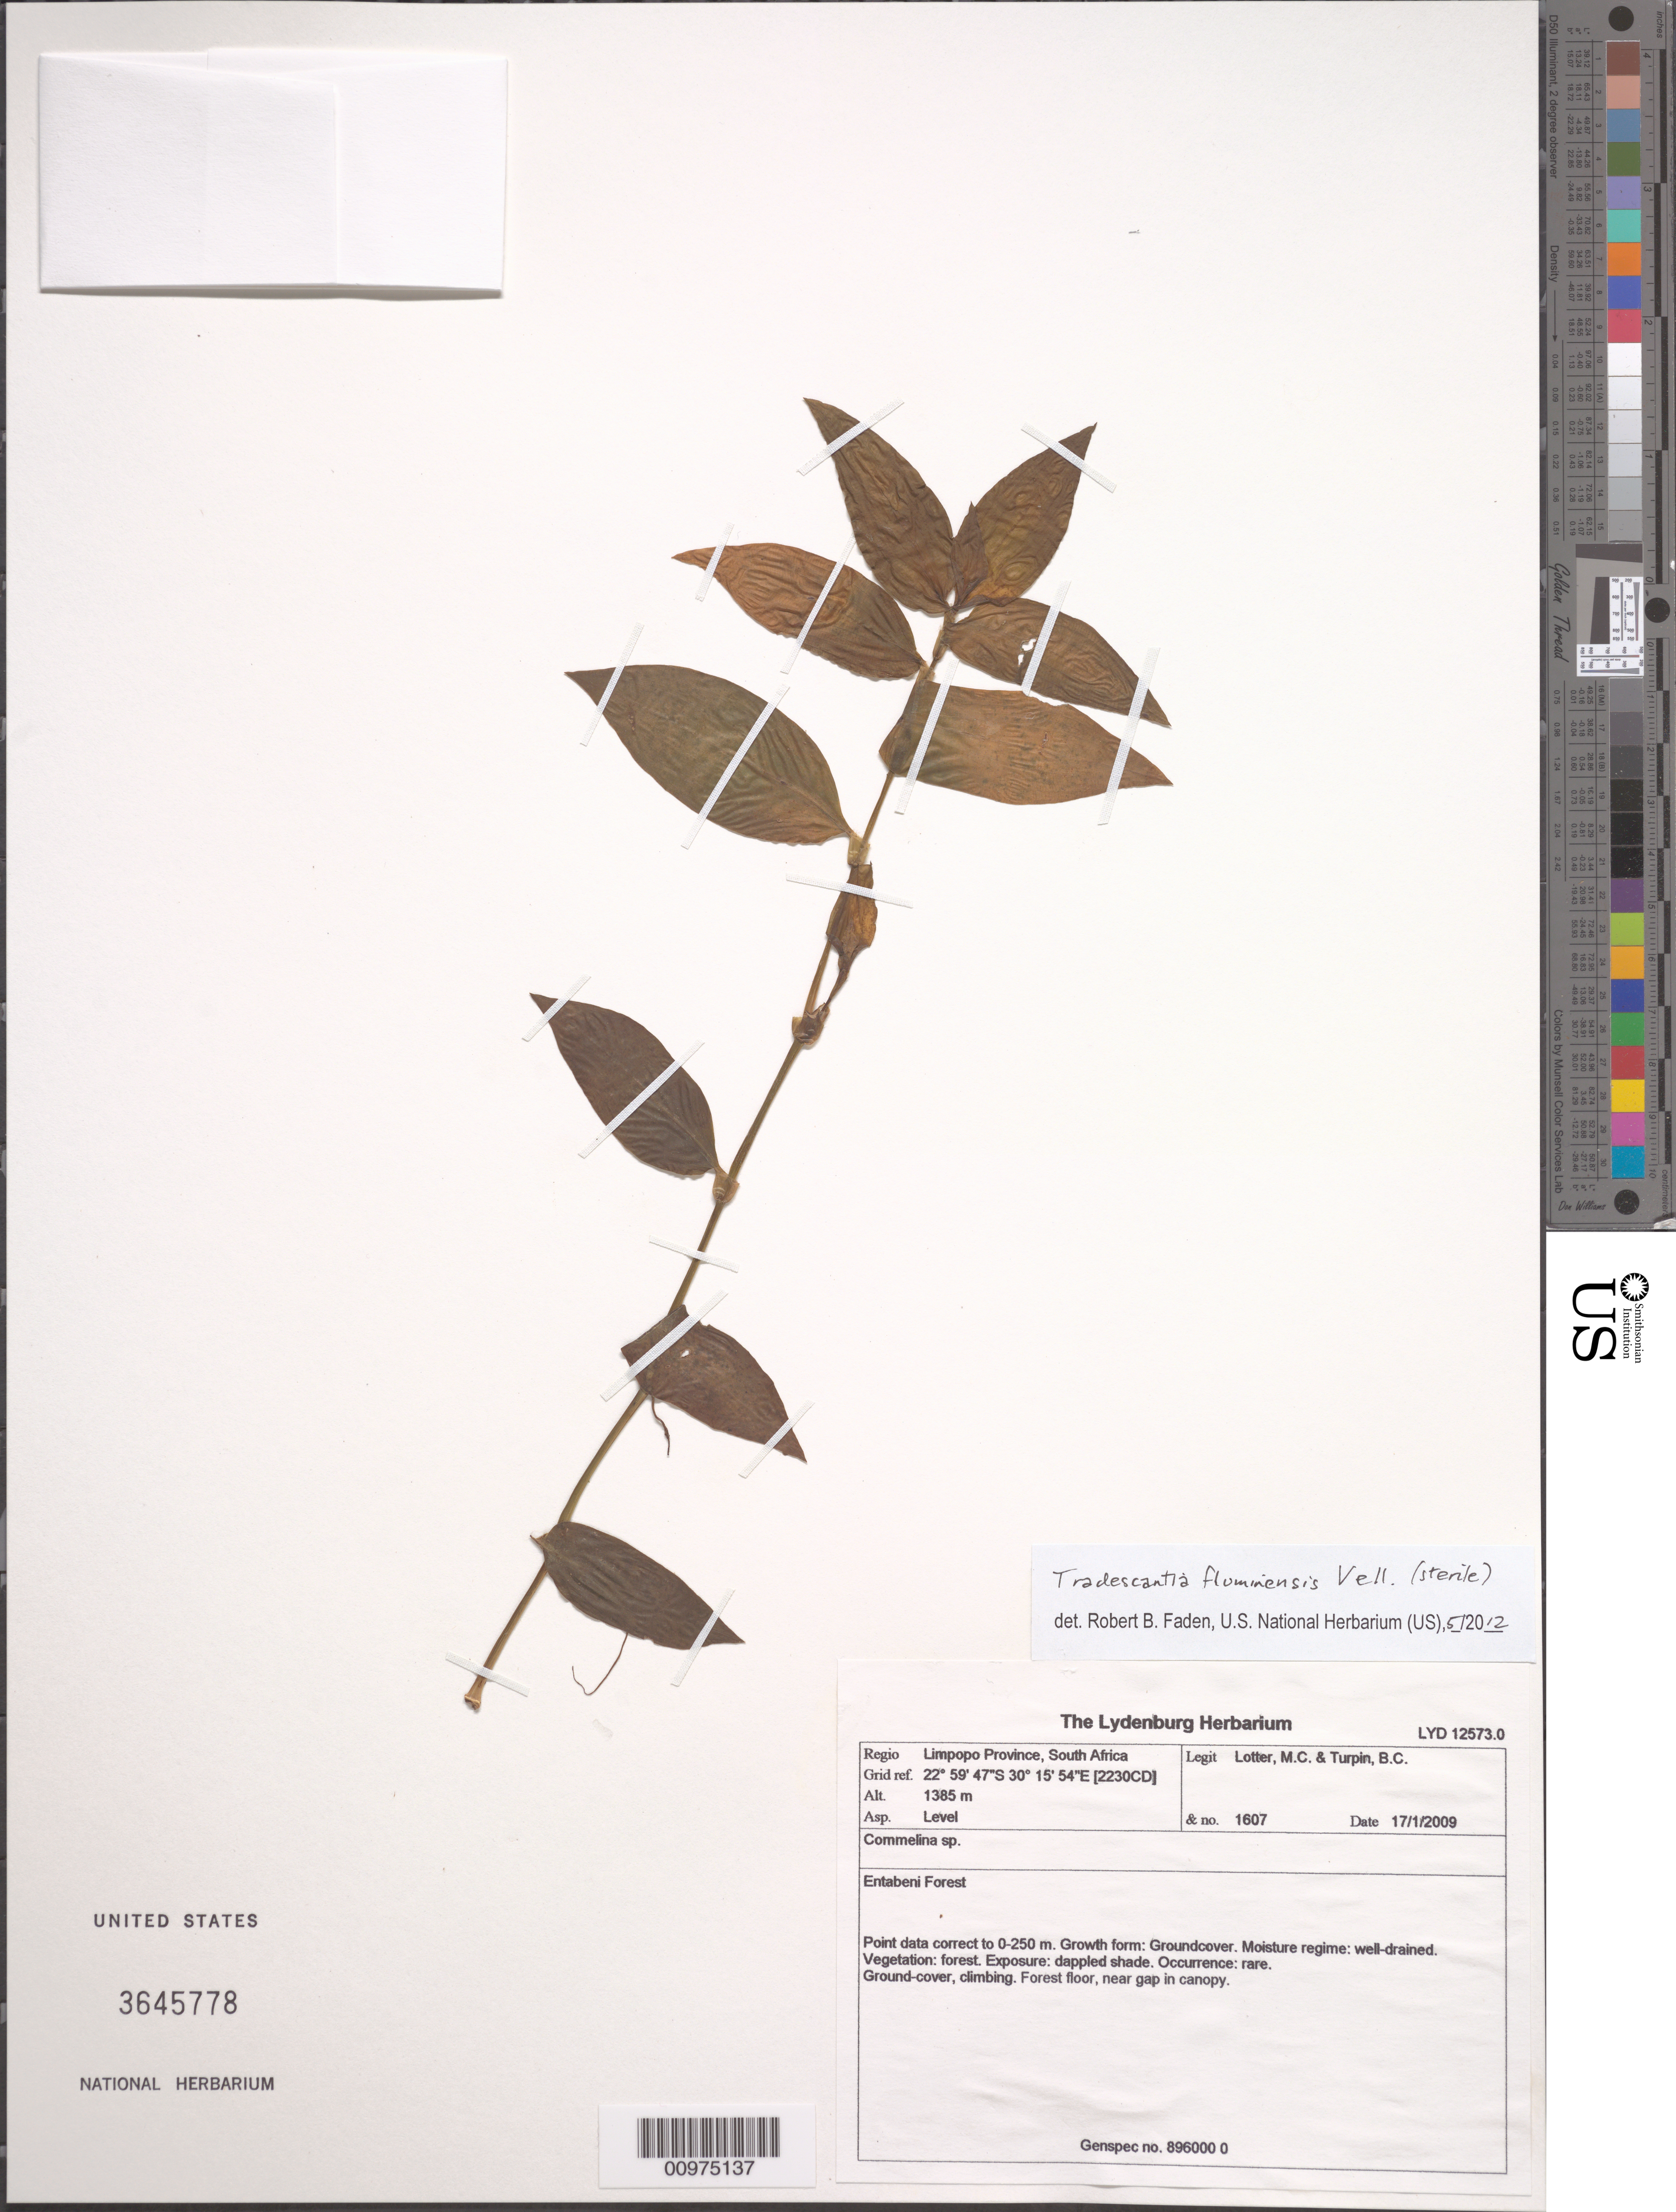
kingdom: Plantae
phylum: Tracheophyta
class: Liliopsida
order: Commelinales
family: Commelinaceae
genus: Tradescantia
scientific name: Tradescantia fluminensis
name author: Vell.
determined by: Faden, Robert B., (US), Smithsonian Institution - National Museum of Natural History (UNITED STATES)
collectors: M. Lötter & B. C. Turpin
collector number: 1607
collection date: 2009-01-17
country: South Africa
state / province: Limpopo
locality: Entabeni Forest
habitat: Growth form: Groundcover. Moistgure regime: well-drained. Vegetation: forest. Exposure: dappled shade. Occurrence: rare. Ground-cover, climbing. Forest floor, near gap in canopy.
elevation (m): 1385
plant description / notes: GRID REFERENCE: 2230CD Genspec no. 896000 0 Point data correct to 0-250 m. Asp. Level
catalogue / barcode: US 3645778